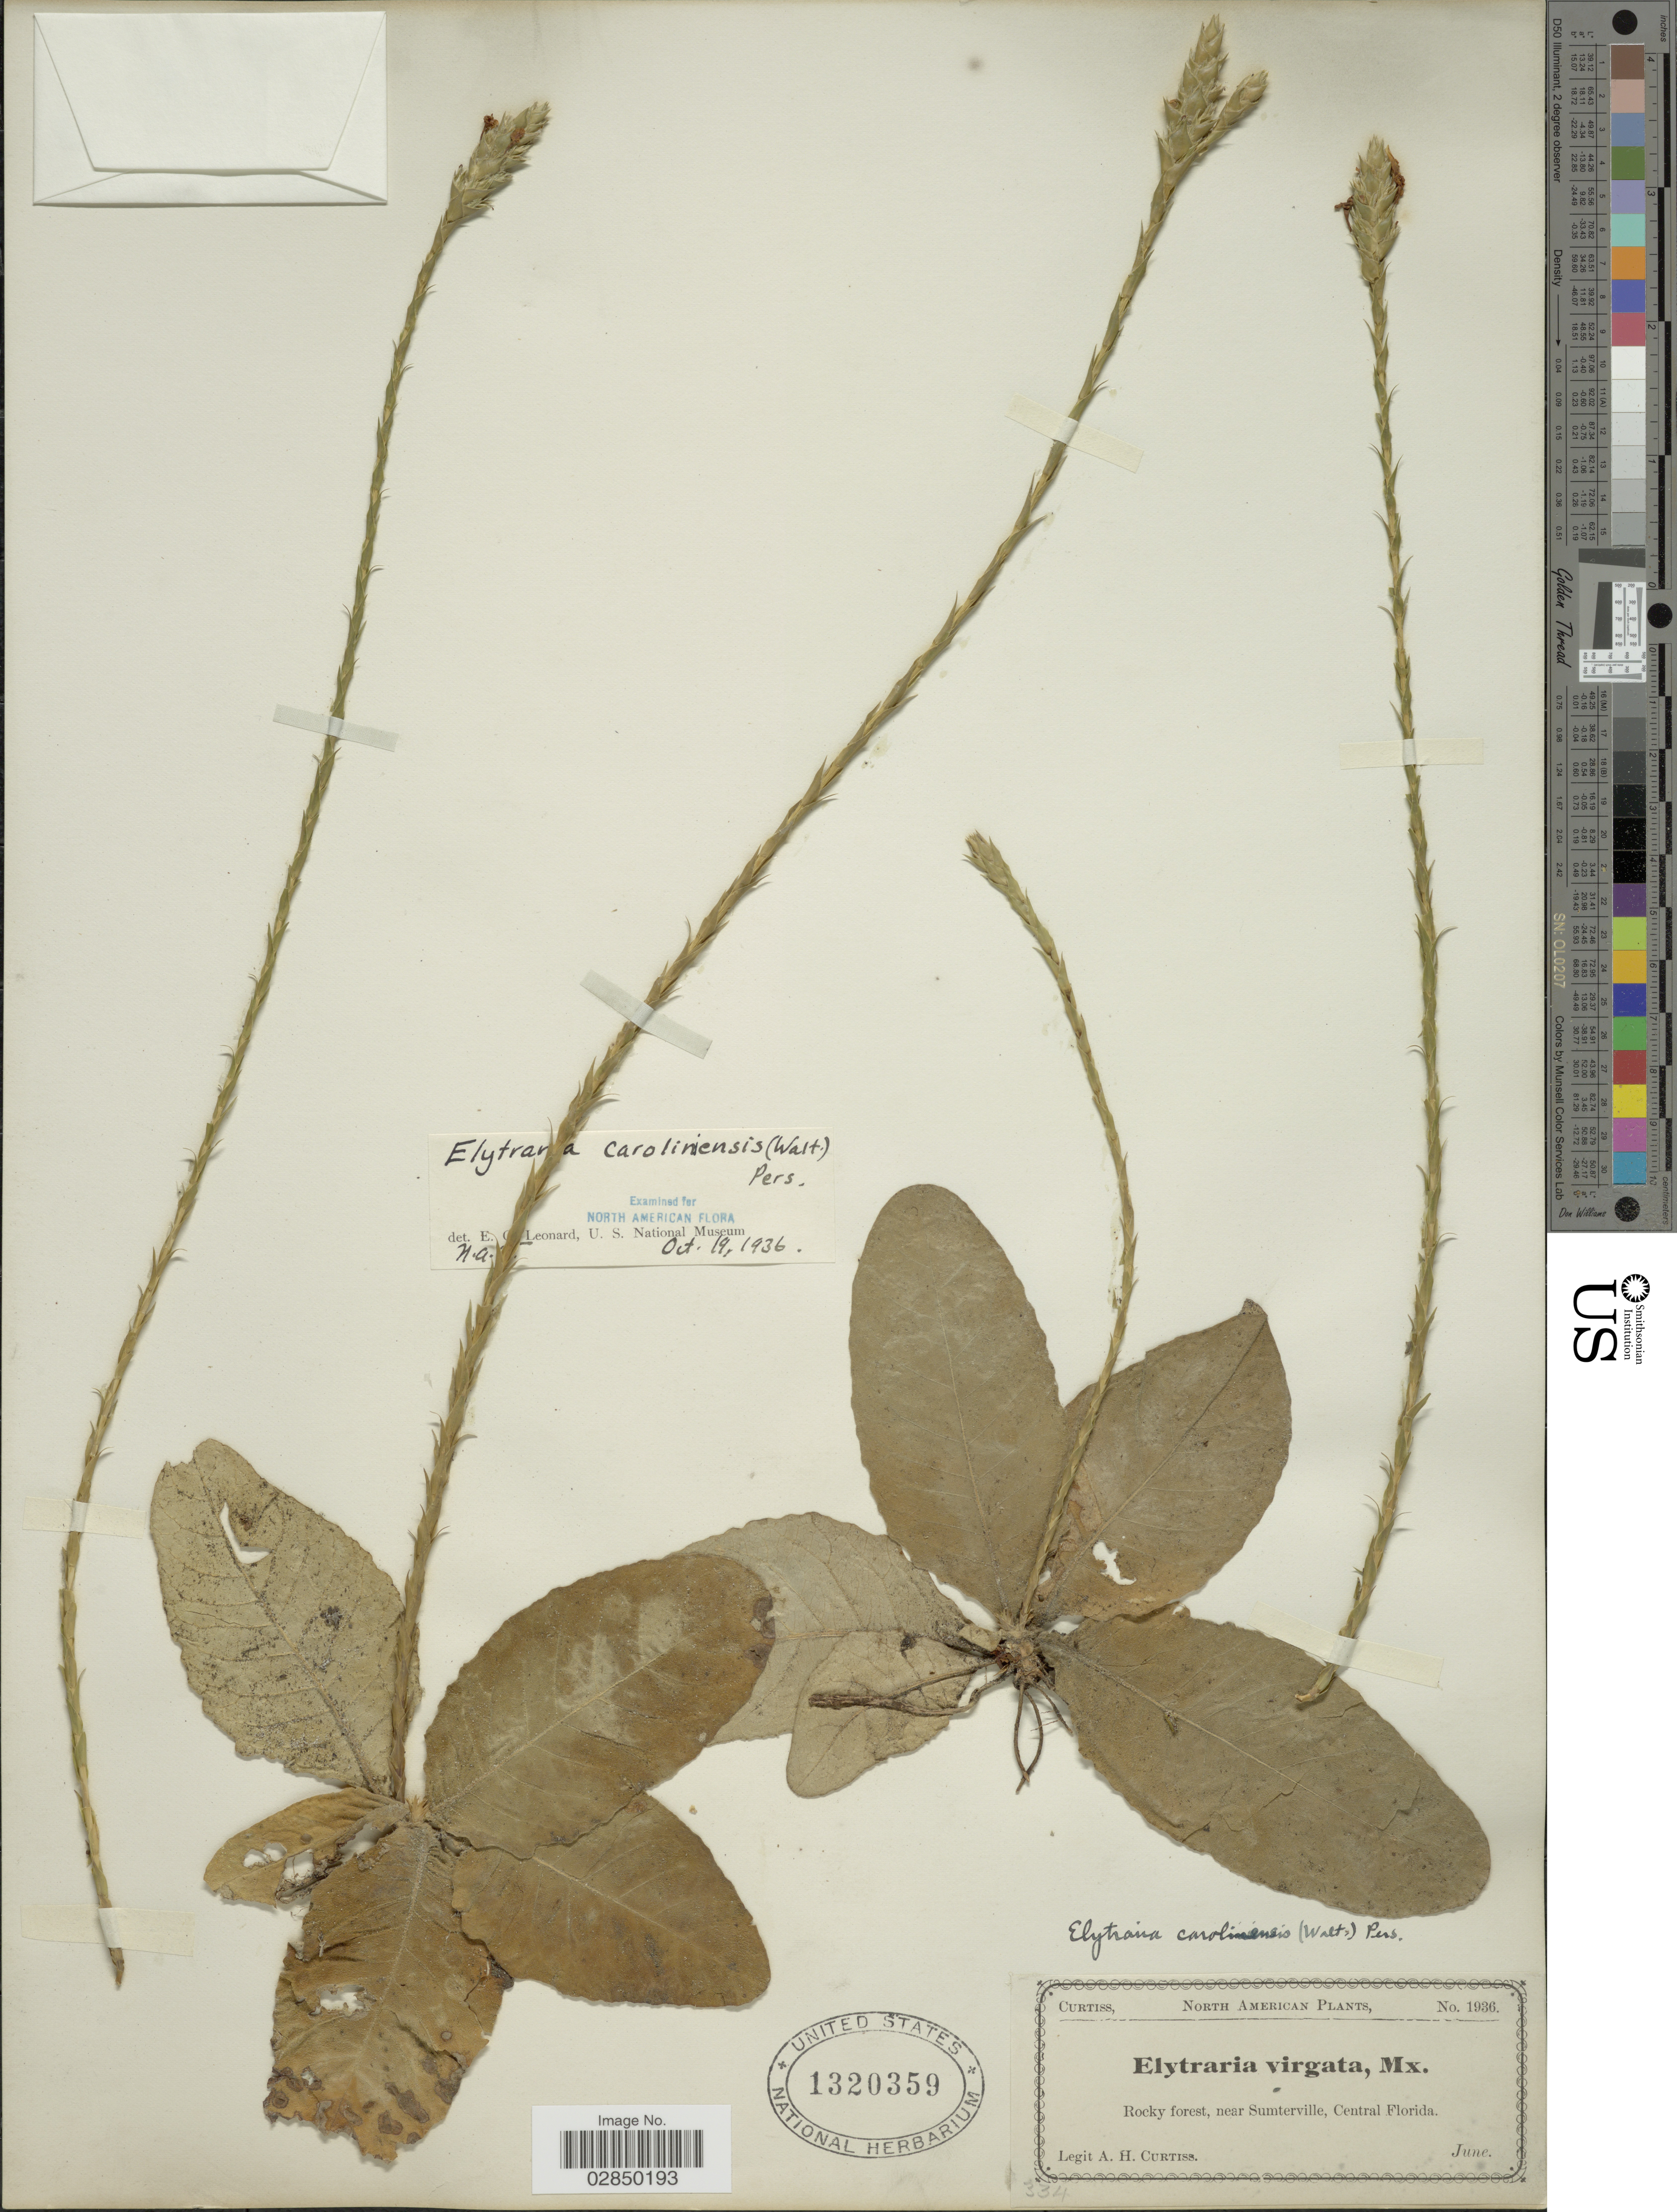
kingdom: Plantae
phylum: Tracheophyta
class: Magnoliopsida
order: Lamiales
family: Acanthaceae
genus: Elytraria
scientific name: Elytraria caroliniensis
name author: (J.F. Gmel.) Pers.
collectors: A. H. Curtiss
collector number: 1936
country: United States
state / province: Florida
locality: Near Sumterville, Central Florida.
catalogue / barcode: US 1320359